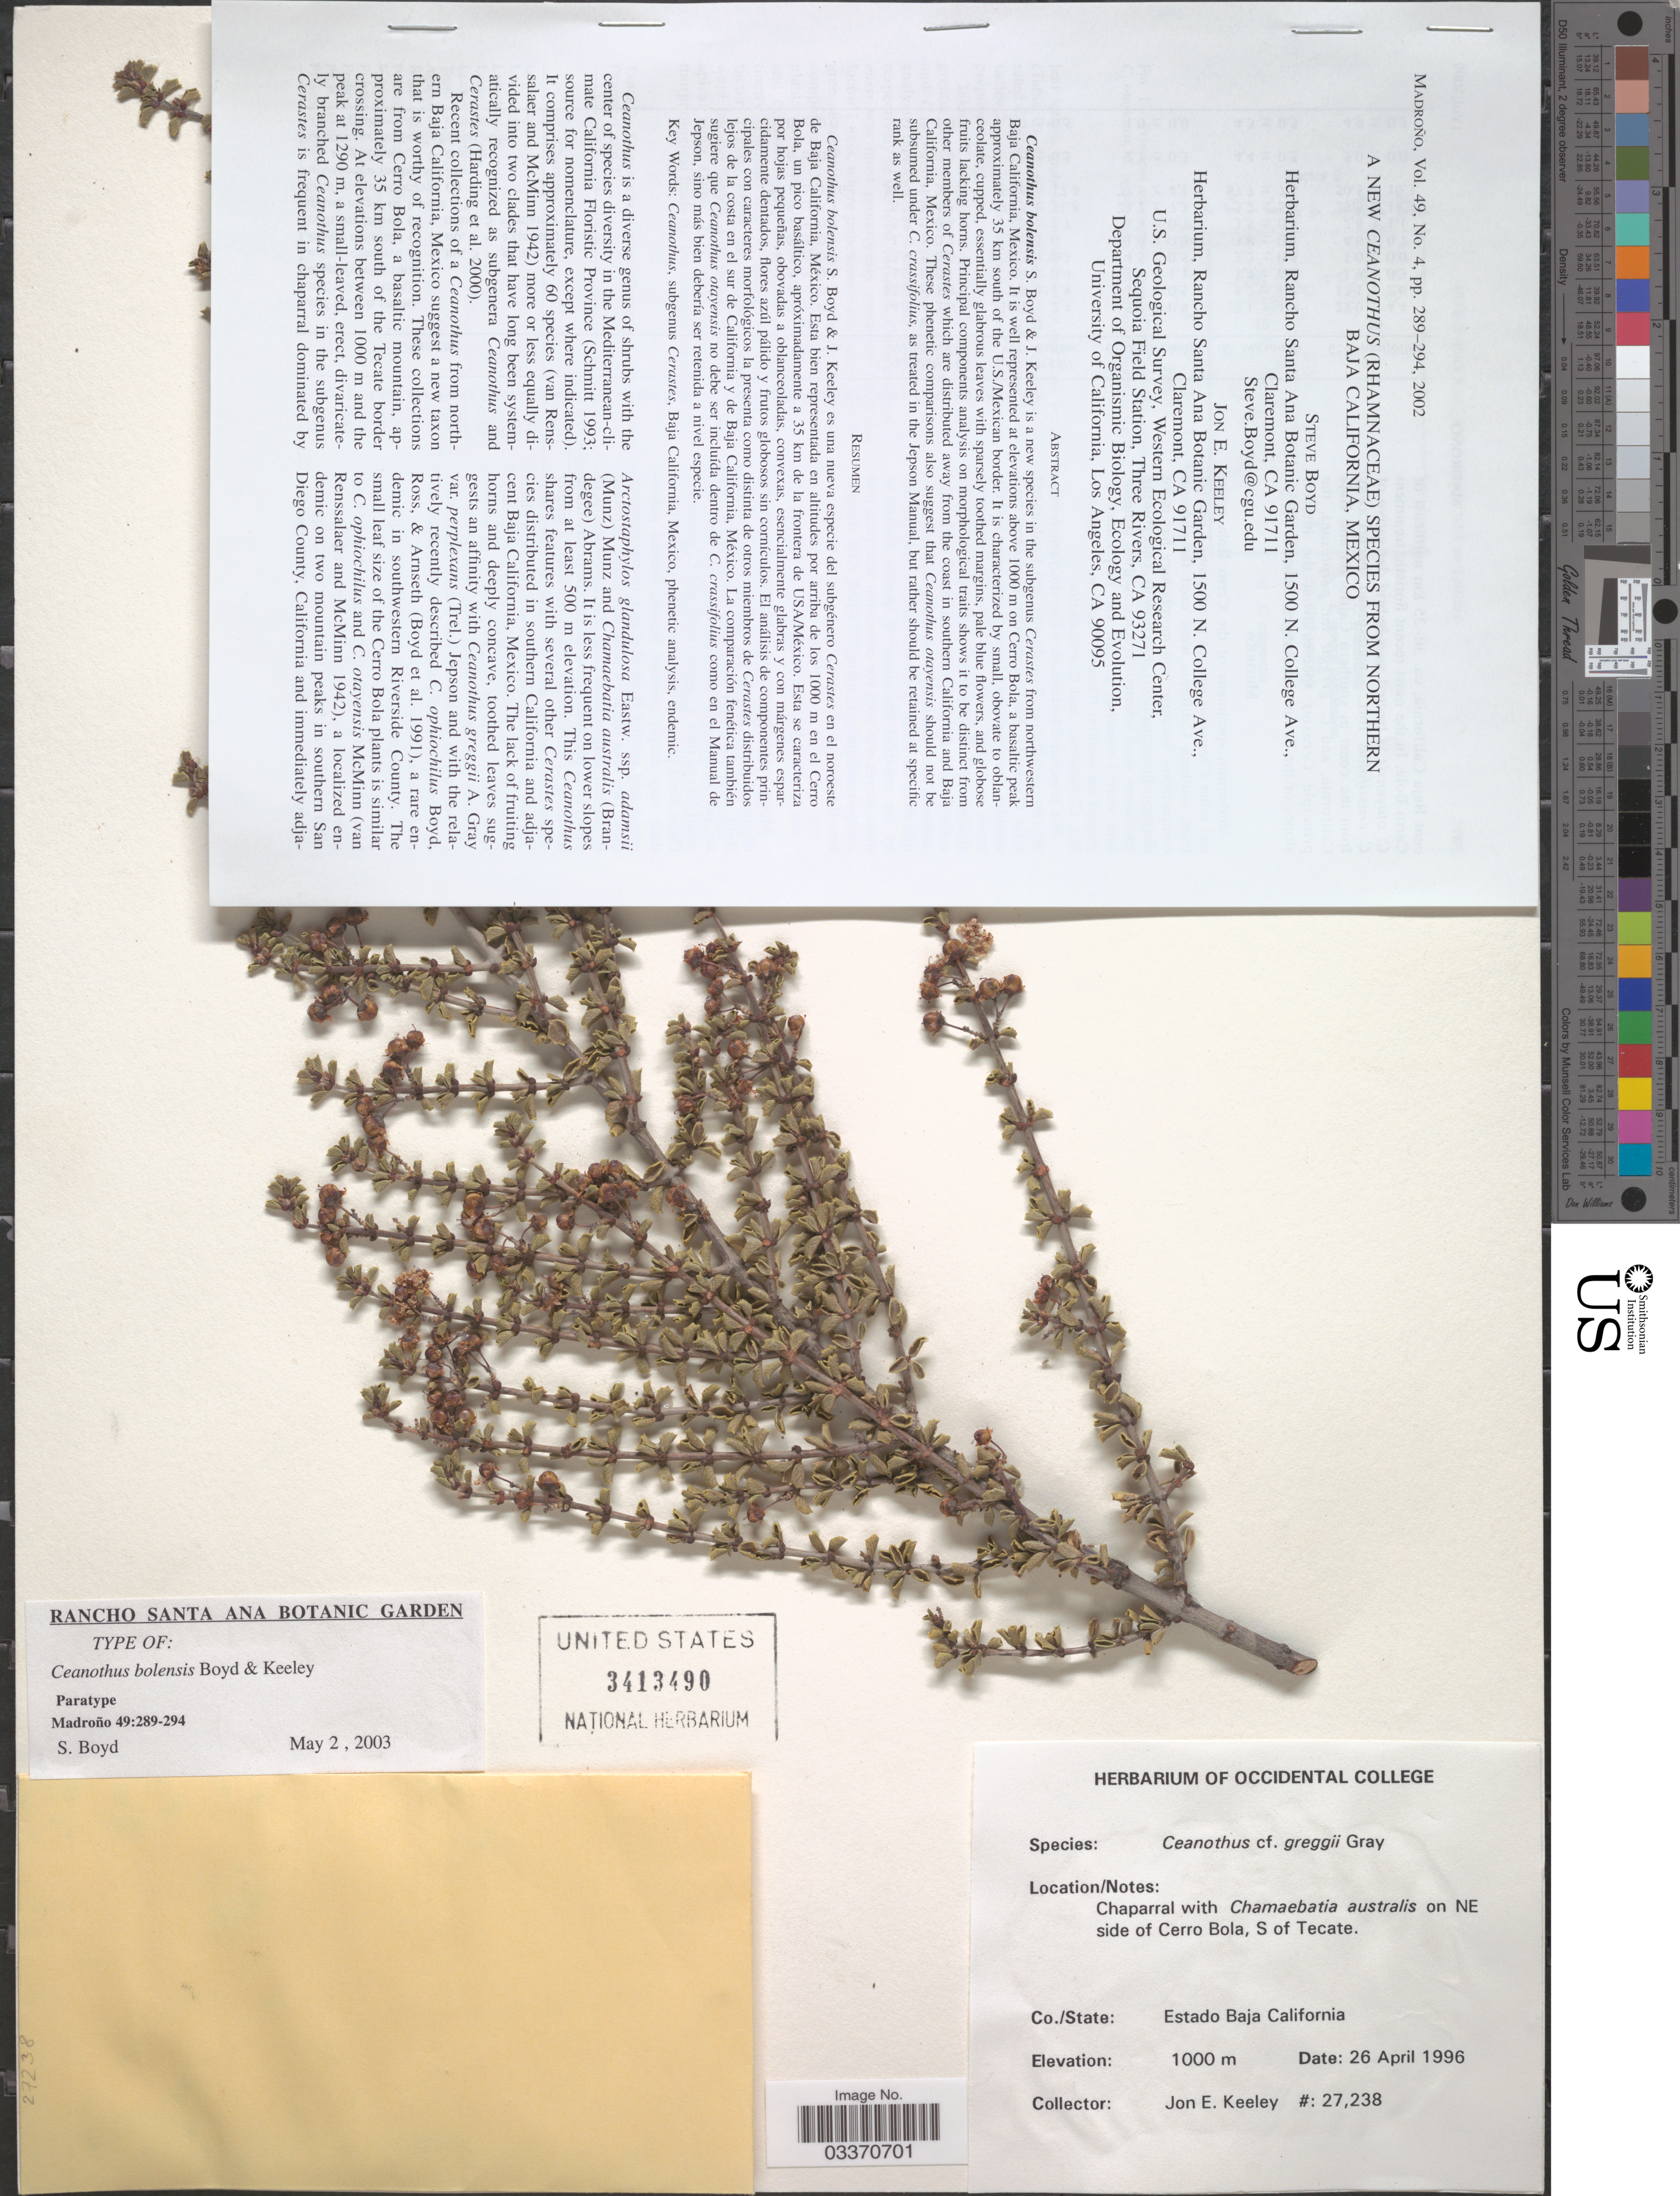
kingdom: Plantae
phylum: Tracheophyta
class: Magnoliopsida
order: Rosales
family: Rhamnaceae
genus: Ceanothus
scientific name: Ceanothus bolensis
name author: S. Boyd & J.E. Keeley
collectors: J. E. Keeley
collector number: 27238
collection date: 1996-04-26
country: Mexico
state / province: Baja California Norte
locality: NE side of Cerro Bola, S of Tecate.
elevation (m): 1000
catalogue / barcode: US 3413490